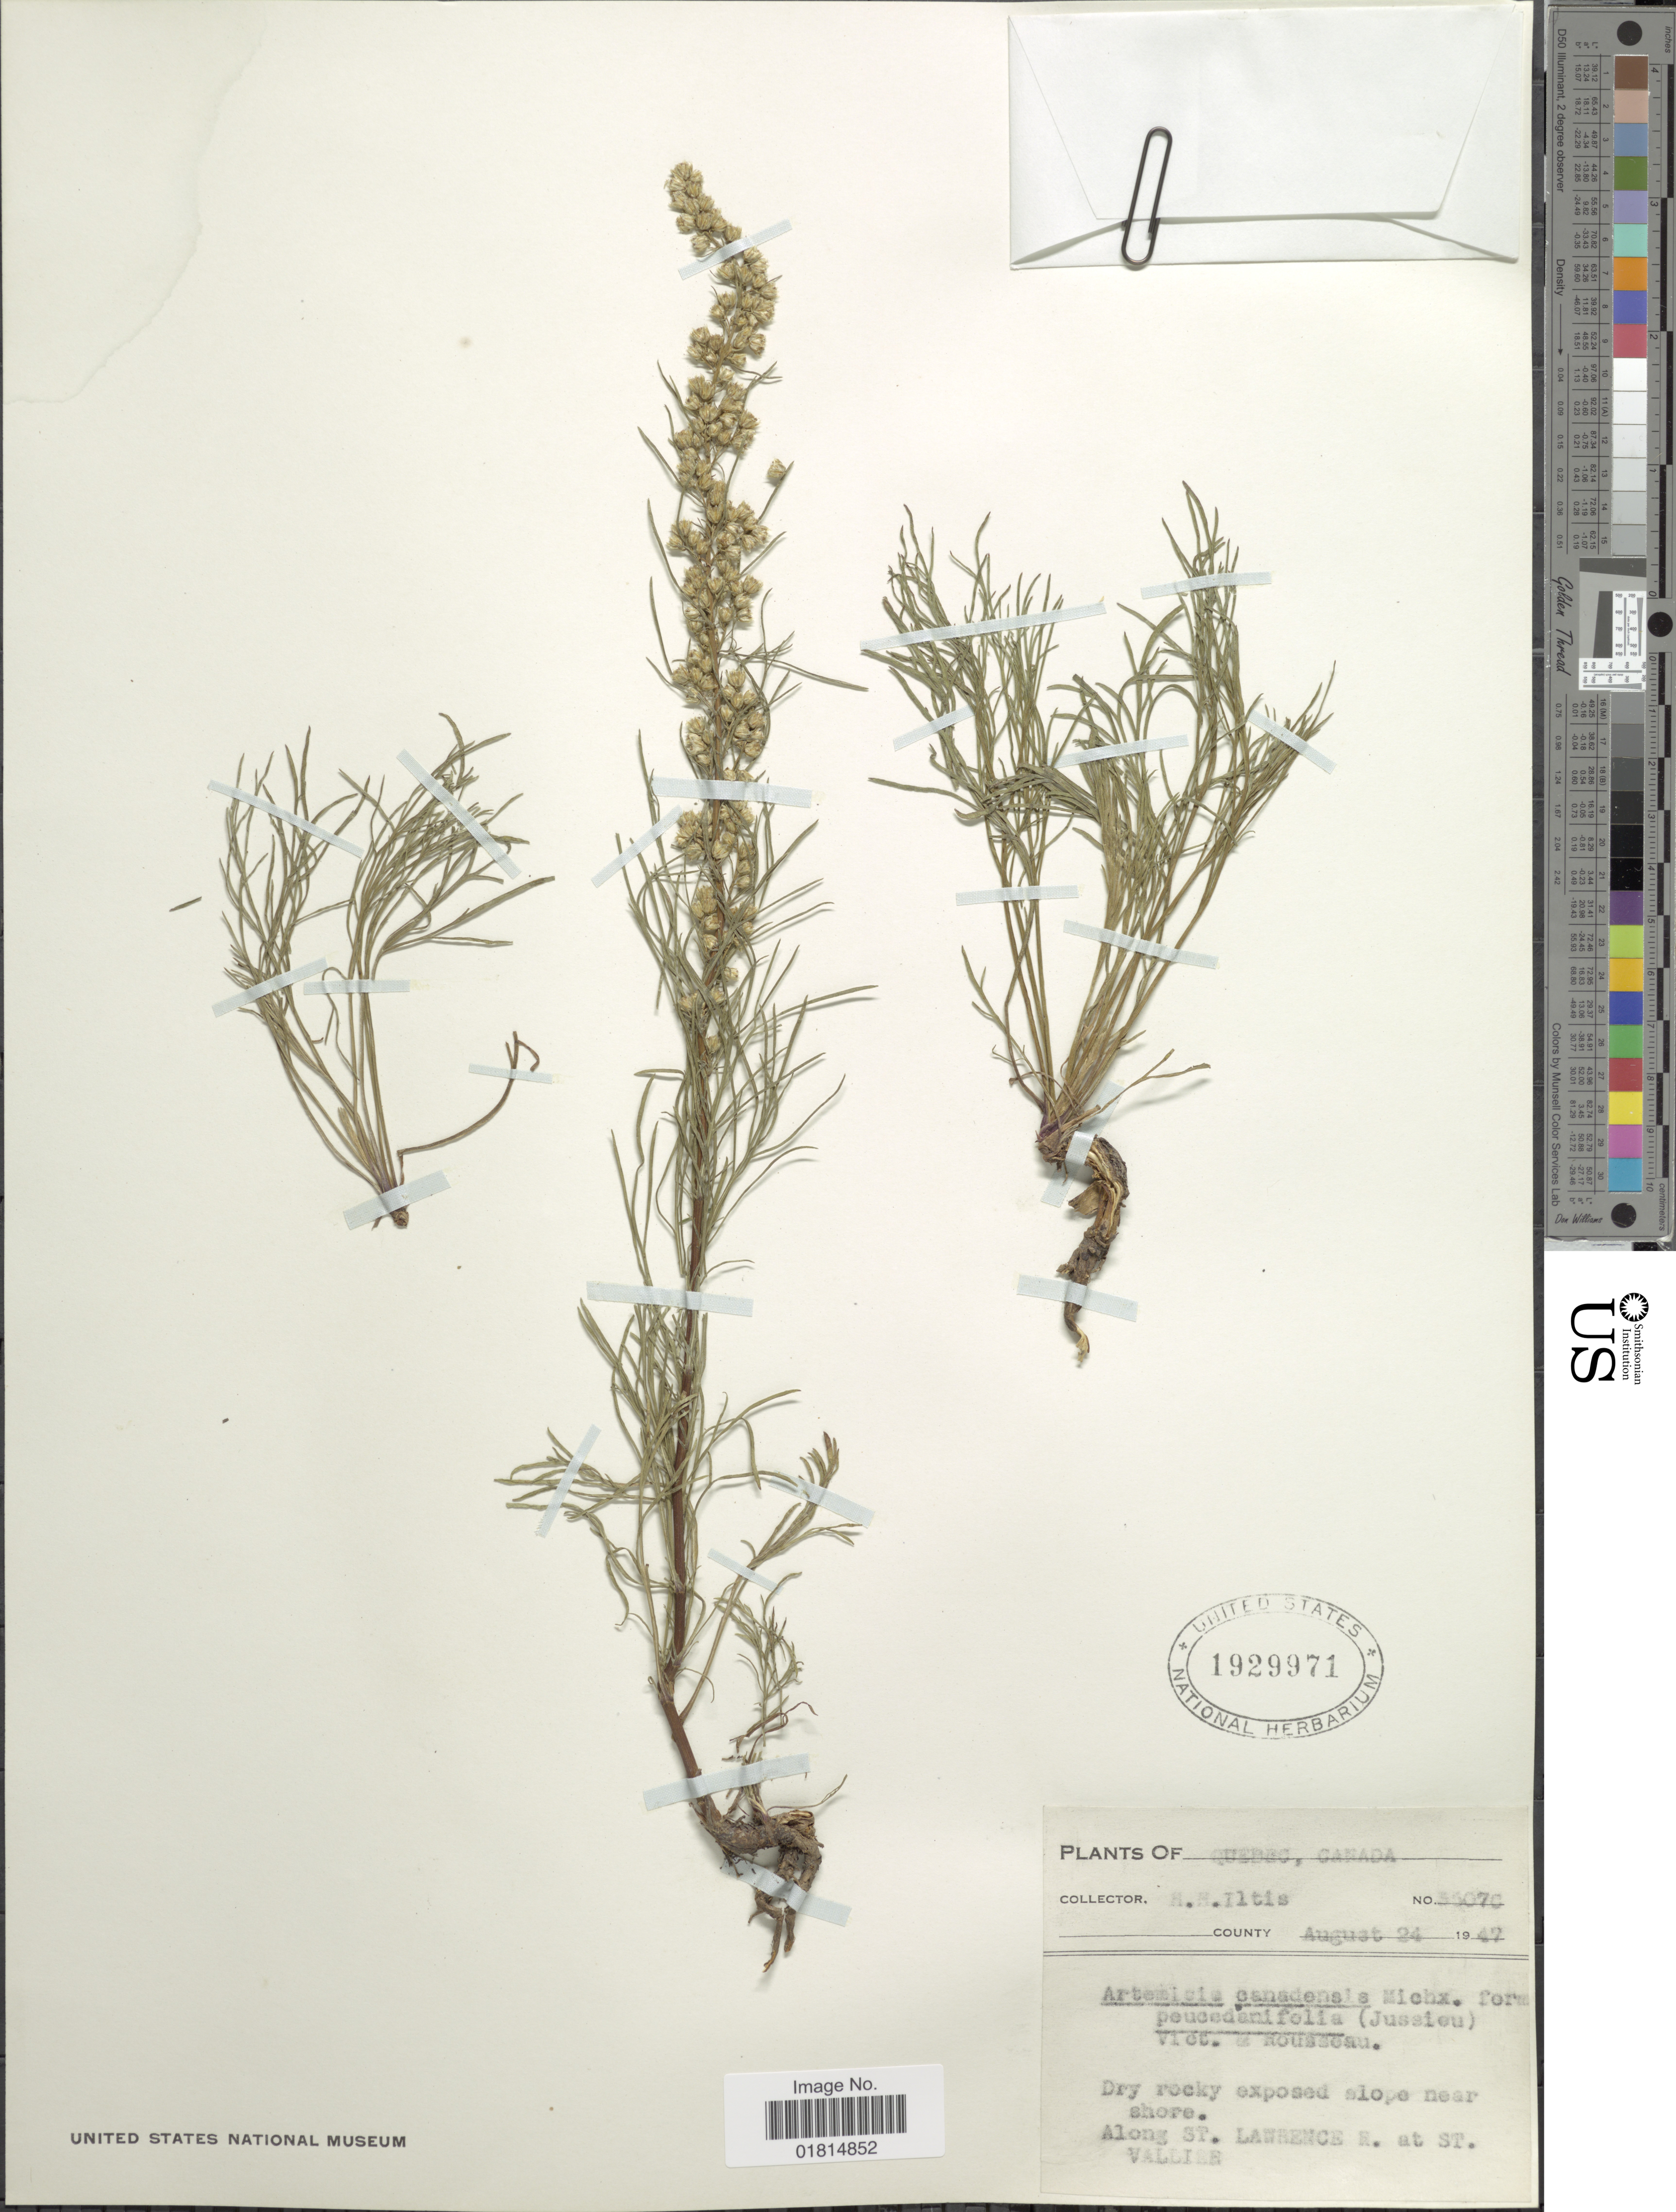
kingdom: Plantae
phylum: Tracheophyta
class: Magnoliopsida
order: Asterales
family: Asteraceae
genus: Artemisia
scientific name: Artemisia canadensis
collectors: H. H. Iltis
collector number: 33070*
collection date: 1947-08-24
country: Canada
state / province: Quebec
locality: Along St. Lawrence R. at St. Vallier.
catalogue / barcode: US 1929971